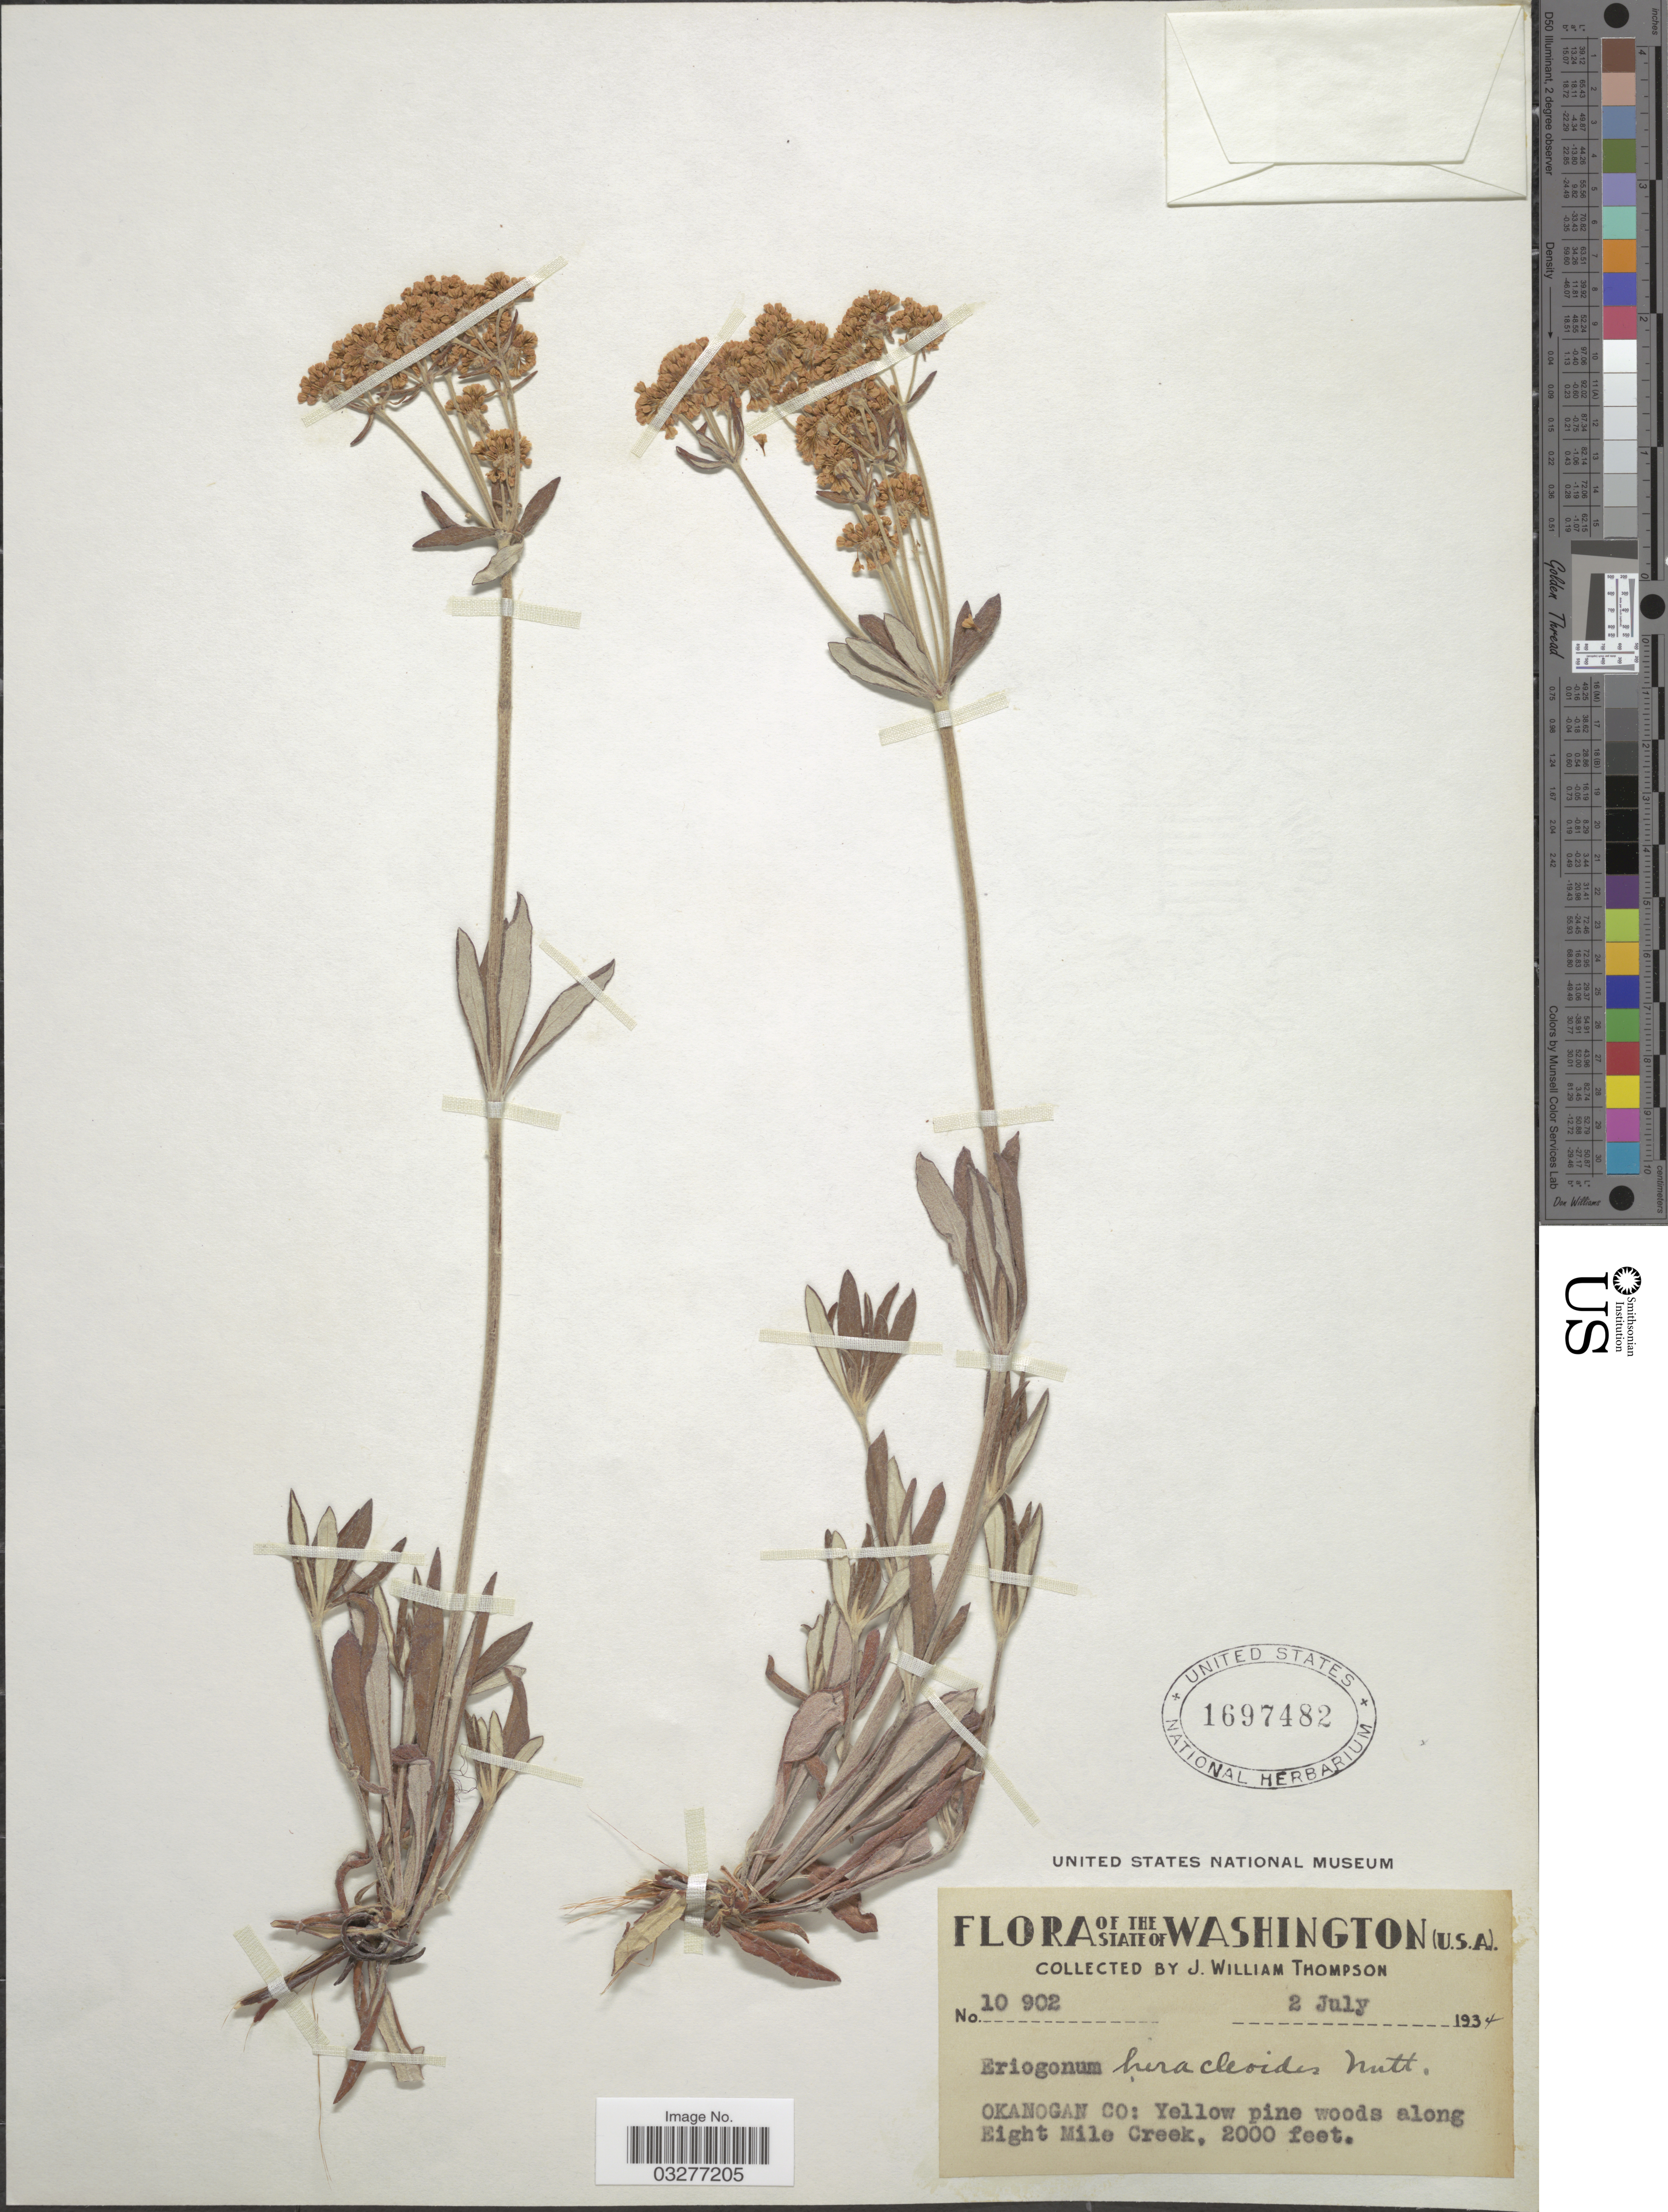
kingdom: Plantae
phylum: Tracheophyta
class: Magnoliopsida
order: Caryophyllales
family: Polygonaceae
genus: Eriogonum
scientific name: Eriogonum heracleoides var. heracleoides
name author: Nutt.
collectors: J. W. Thompson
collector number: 10902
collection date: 1934-07-02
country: United States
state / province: Washington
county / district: Okanogan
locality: Okanogan Co: Yellow pine woods along Eight Mile Creek.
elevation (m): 610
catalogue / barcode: US 1697482